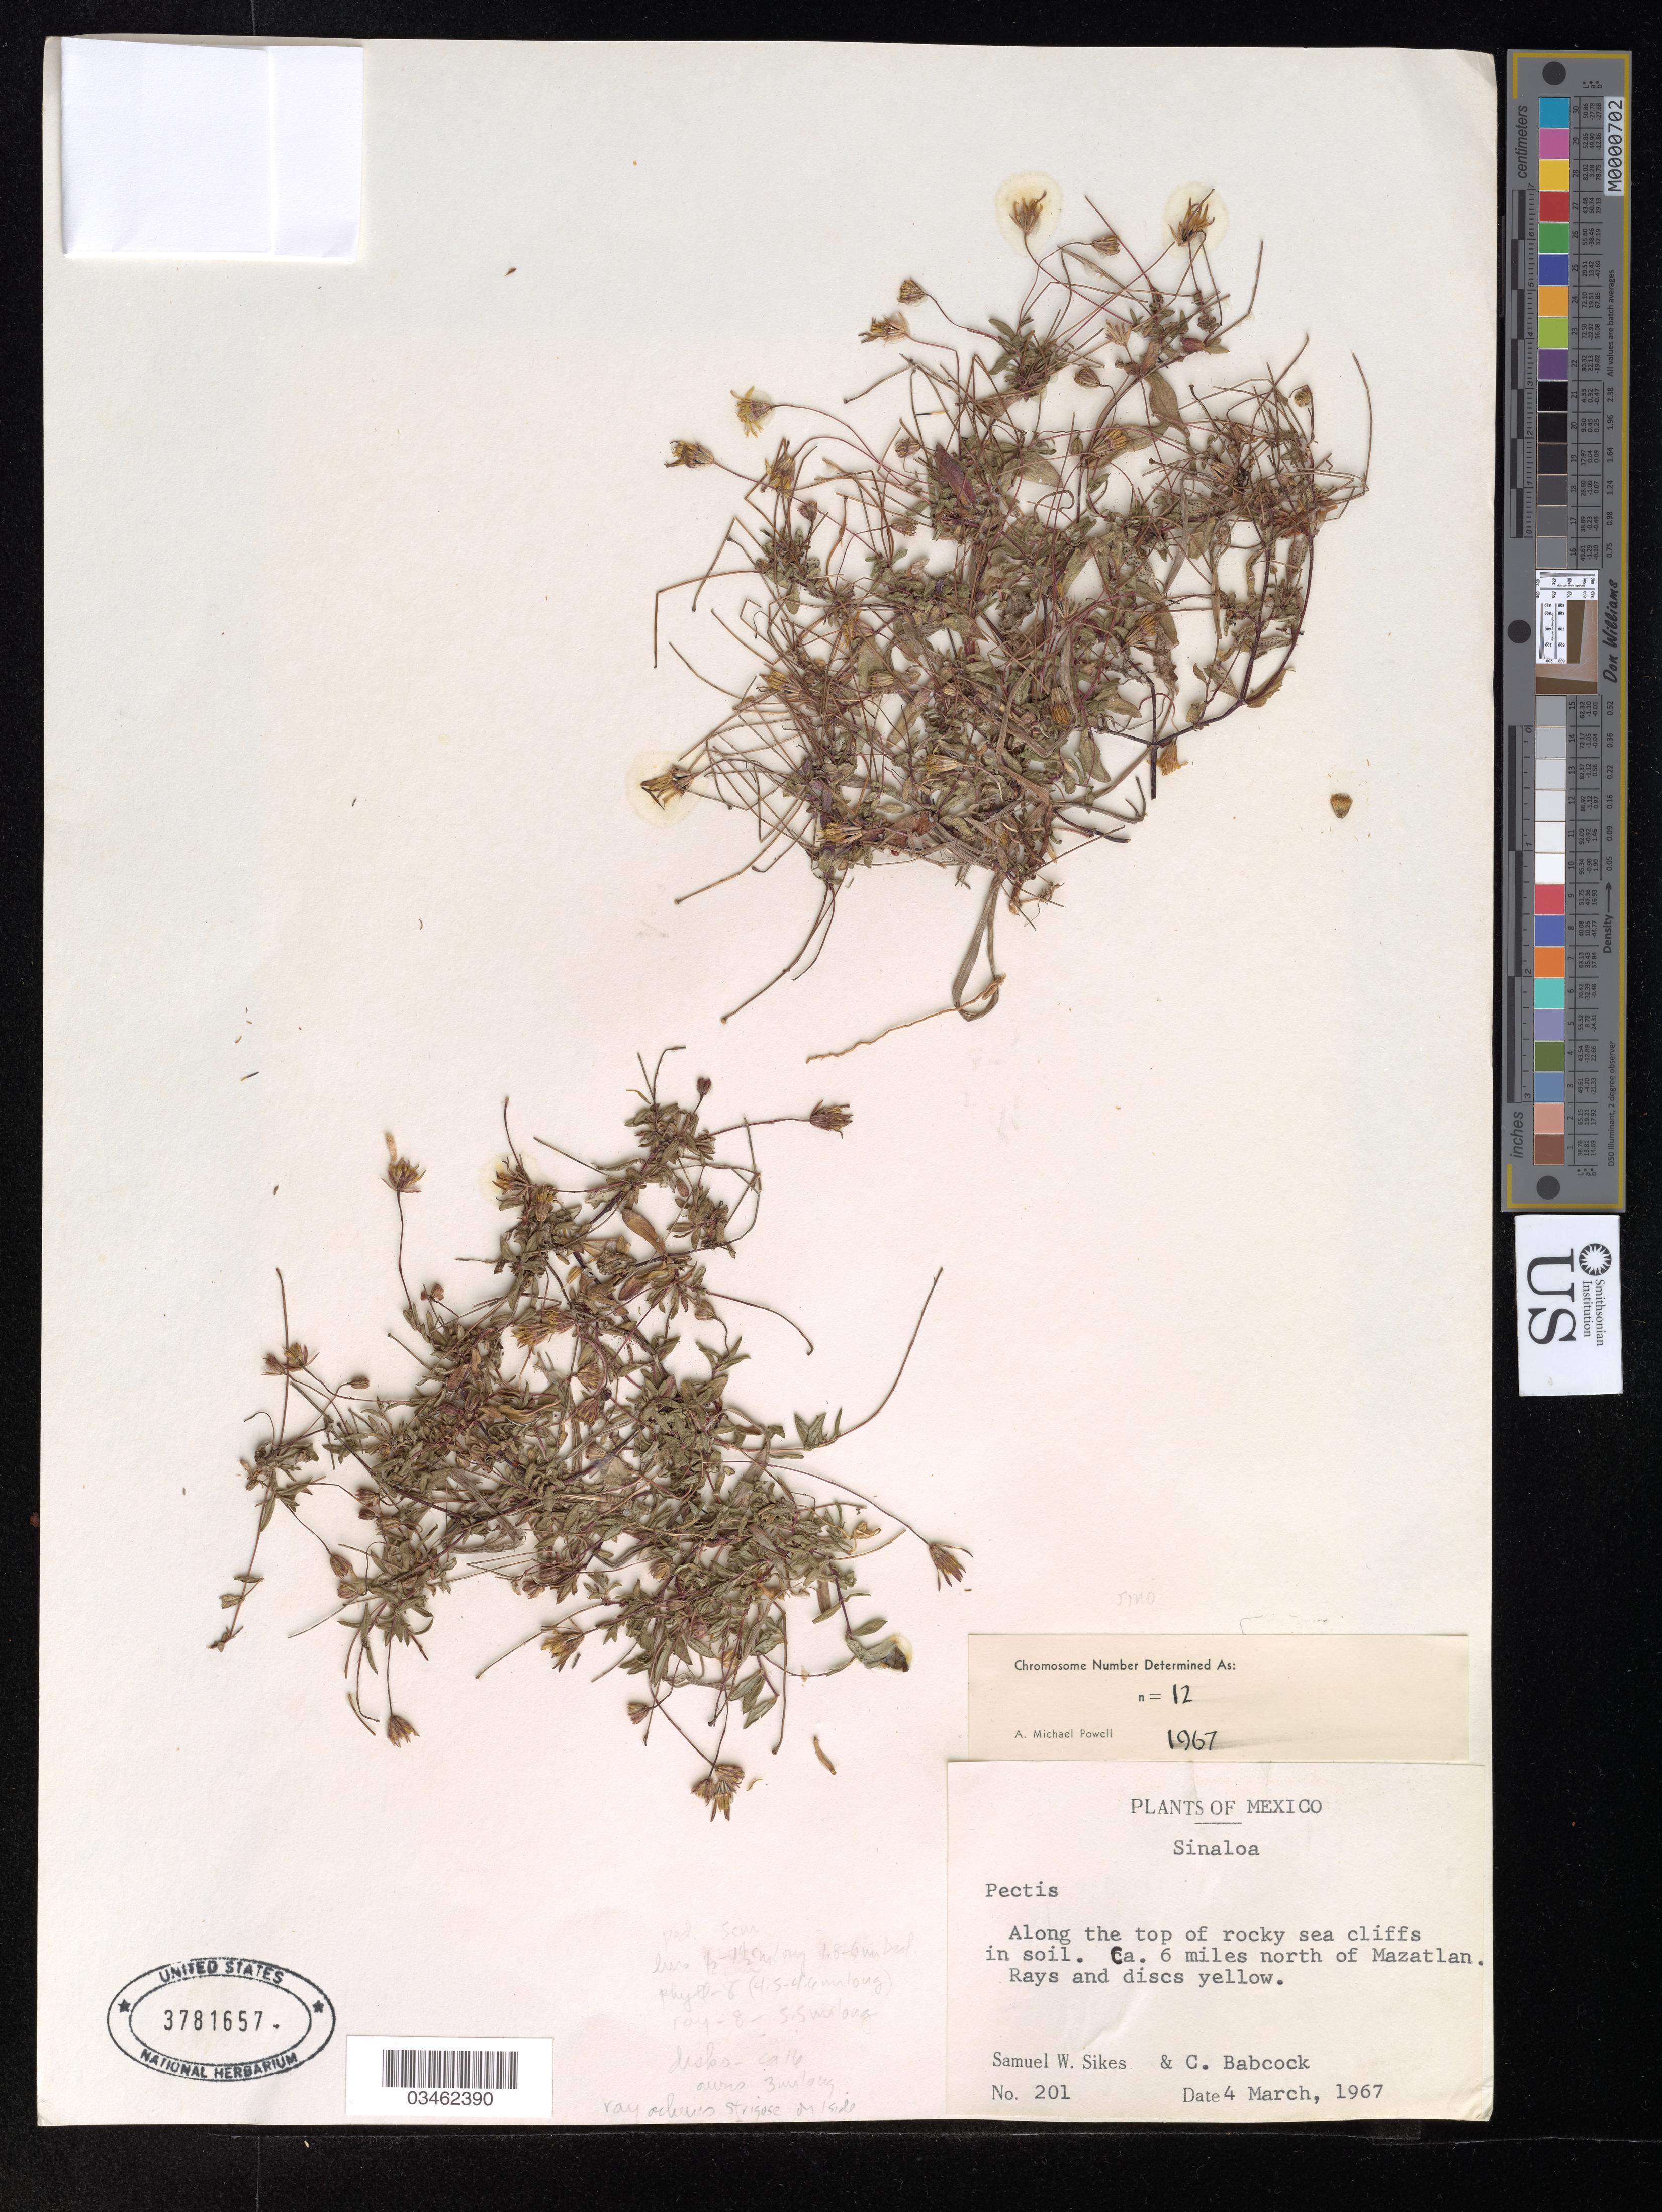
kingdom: Plantae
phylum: Tracheophyta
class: Magnoliopsida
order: Asterales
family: Asteraceae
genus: Pectis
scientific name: Pectis sp.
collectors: S. Sikes & C. Babcock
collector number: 201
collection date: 1967-03-04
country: Mexico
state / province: Sinaloa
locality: Ca. 6 miles north of Mazatlan.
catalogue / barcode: US 3781657